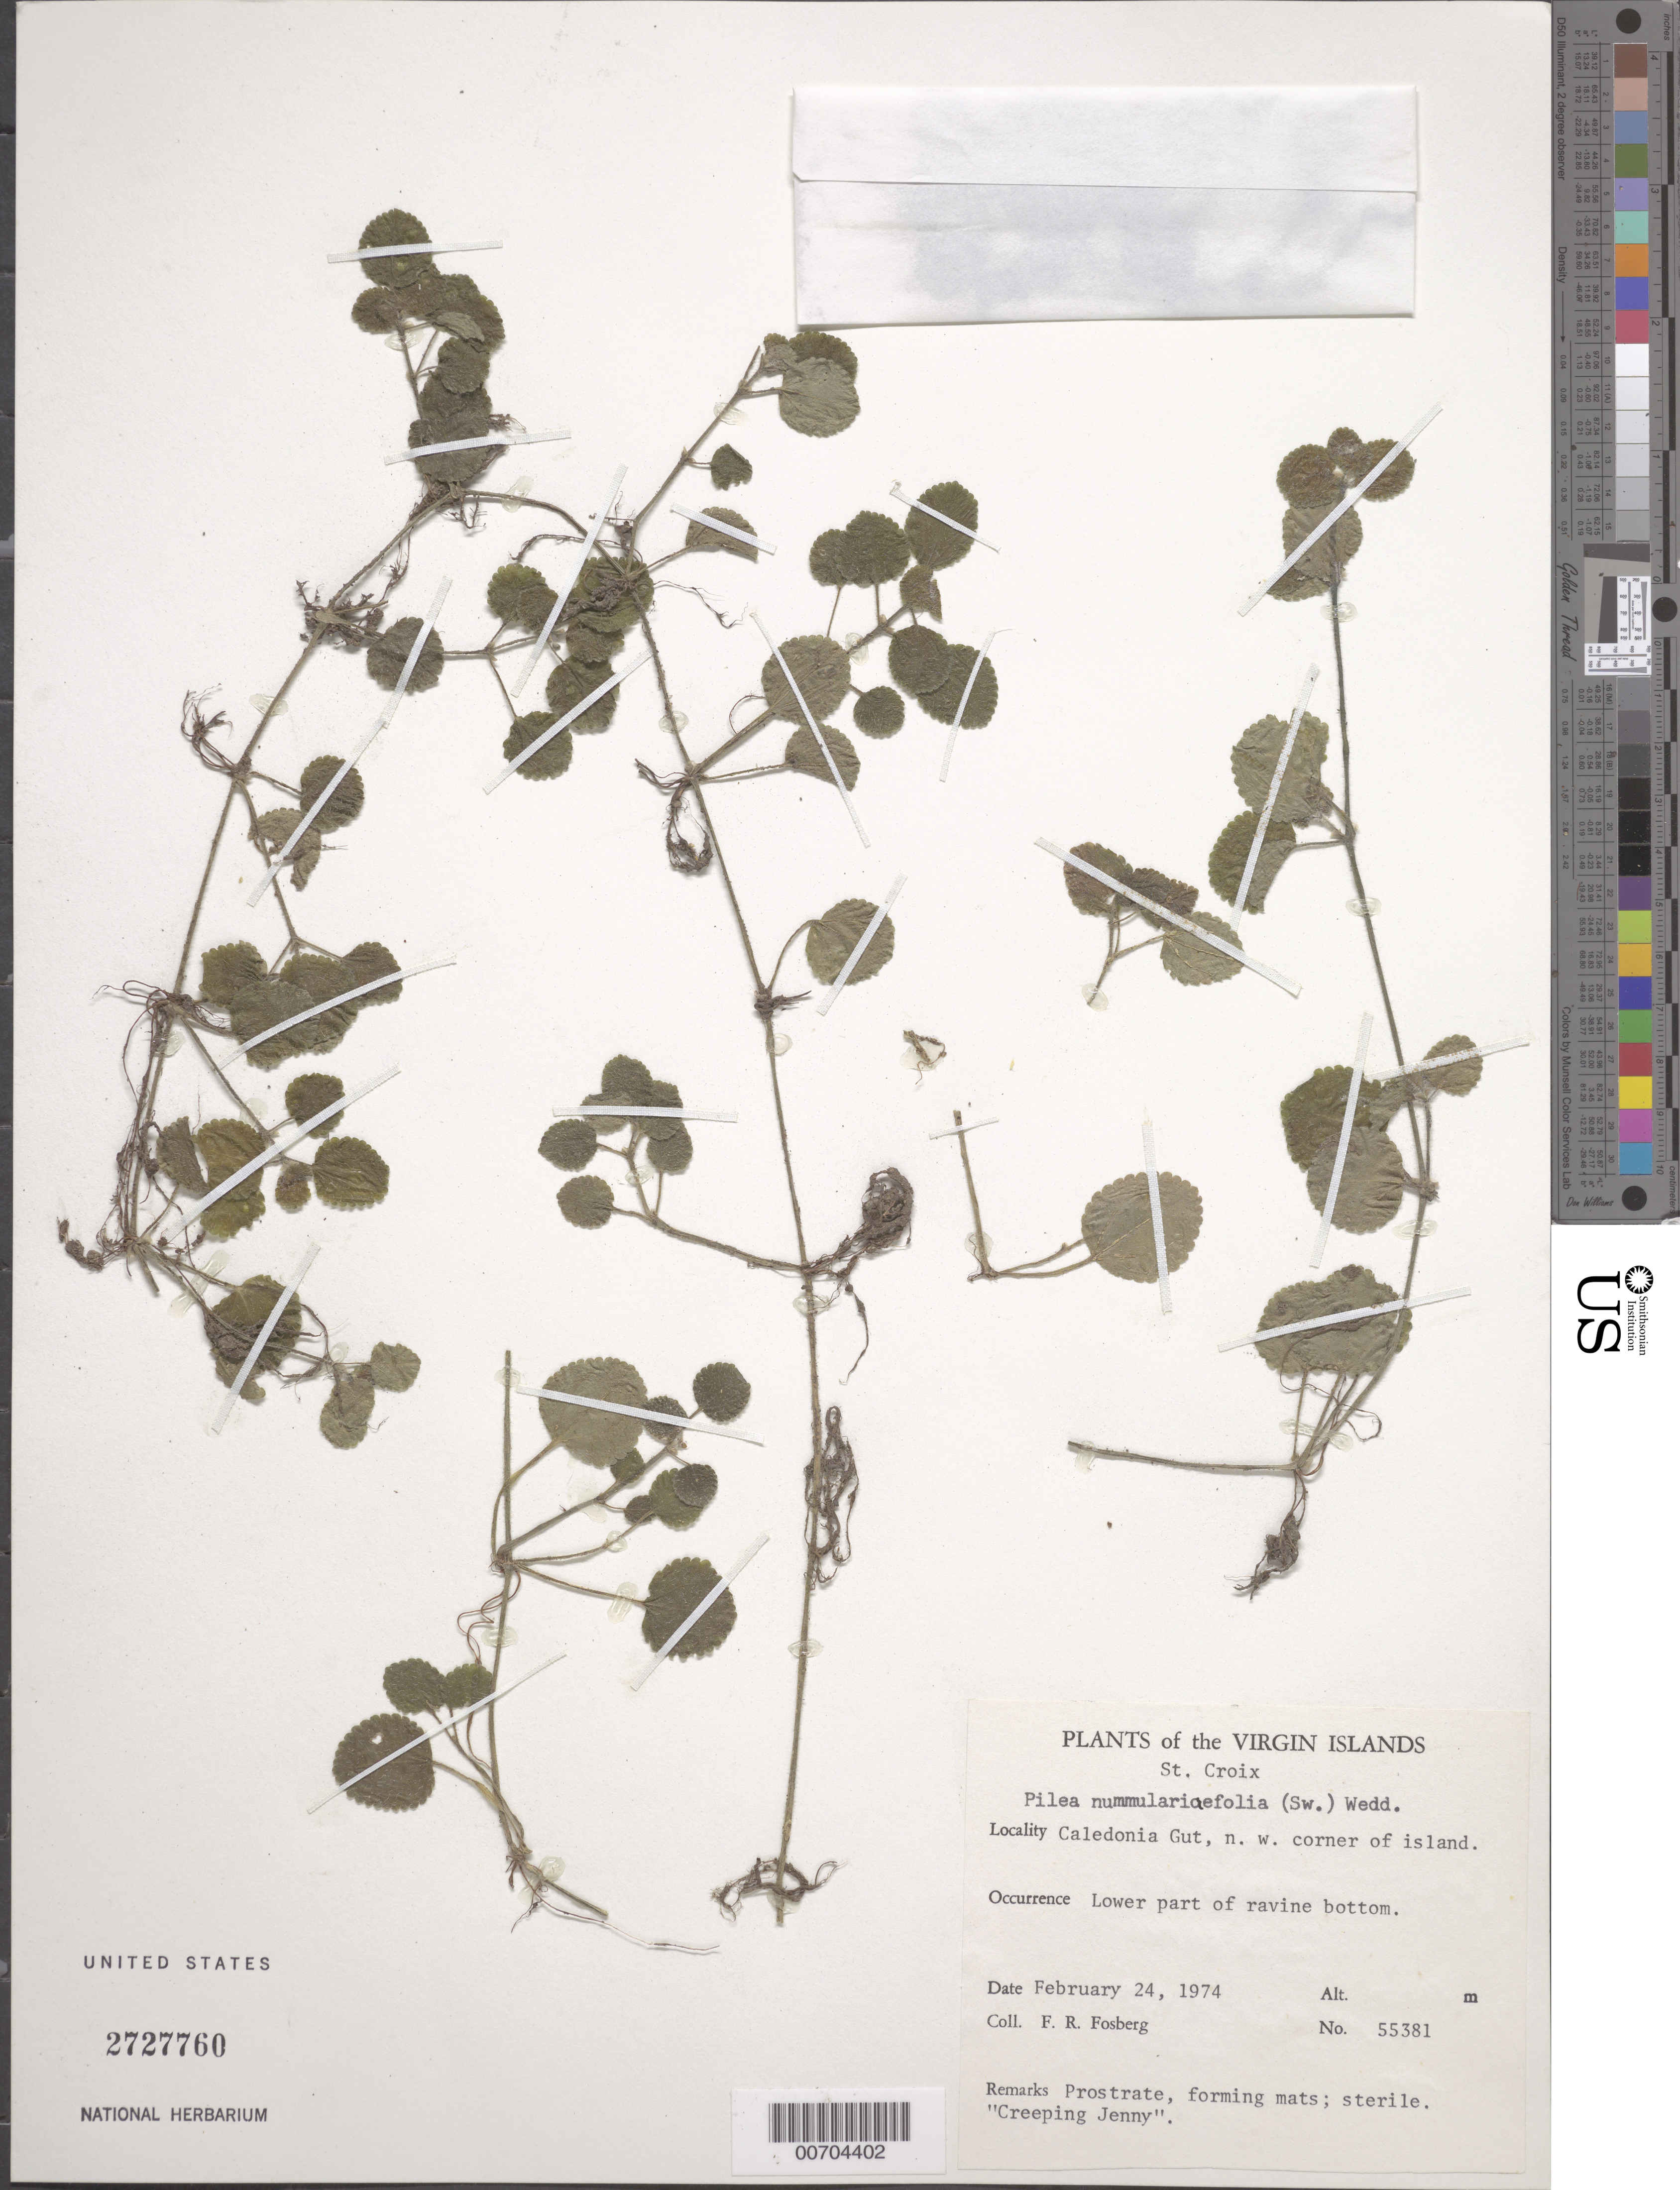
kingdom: Plantae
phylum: Tracheophyta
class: Magnoliopsida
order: Rosales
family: Urticaceae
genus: Pilea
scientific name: Pilea nummulariifolia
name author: (Sw.) Wedd.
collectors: F. R. Fosberg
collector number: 55381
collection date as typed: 24 Feb 1974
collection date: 1974-02-24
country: U.S. Virgin Islands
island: St. Croix Island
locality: Caledonia Gut; NW corner of island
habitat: Lower part of Ravine bottom.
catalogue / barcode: US 2727760